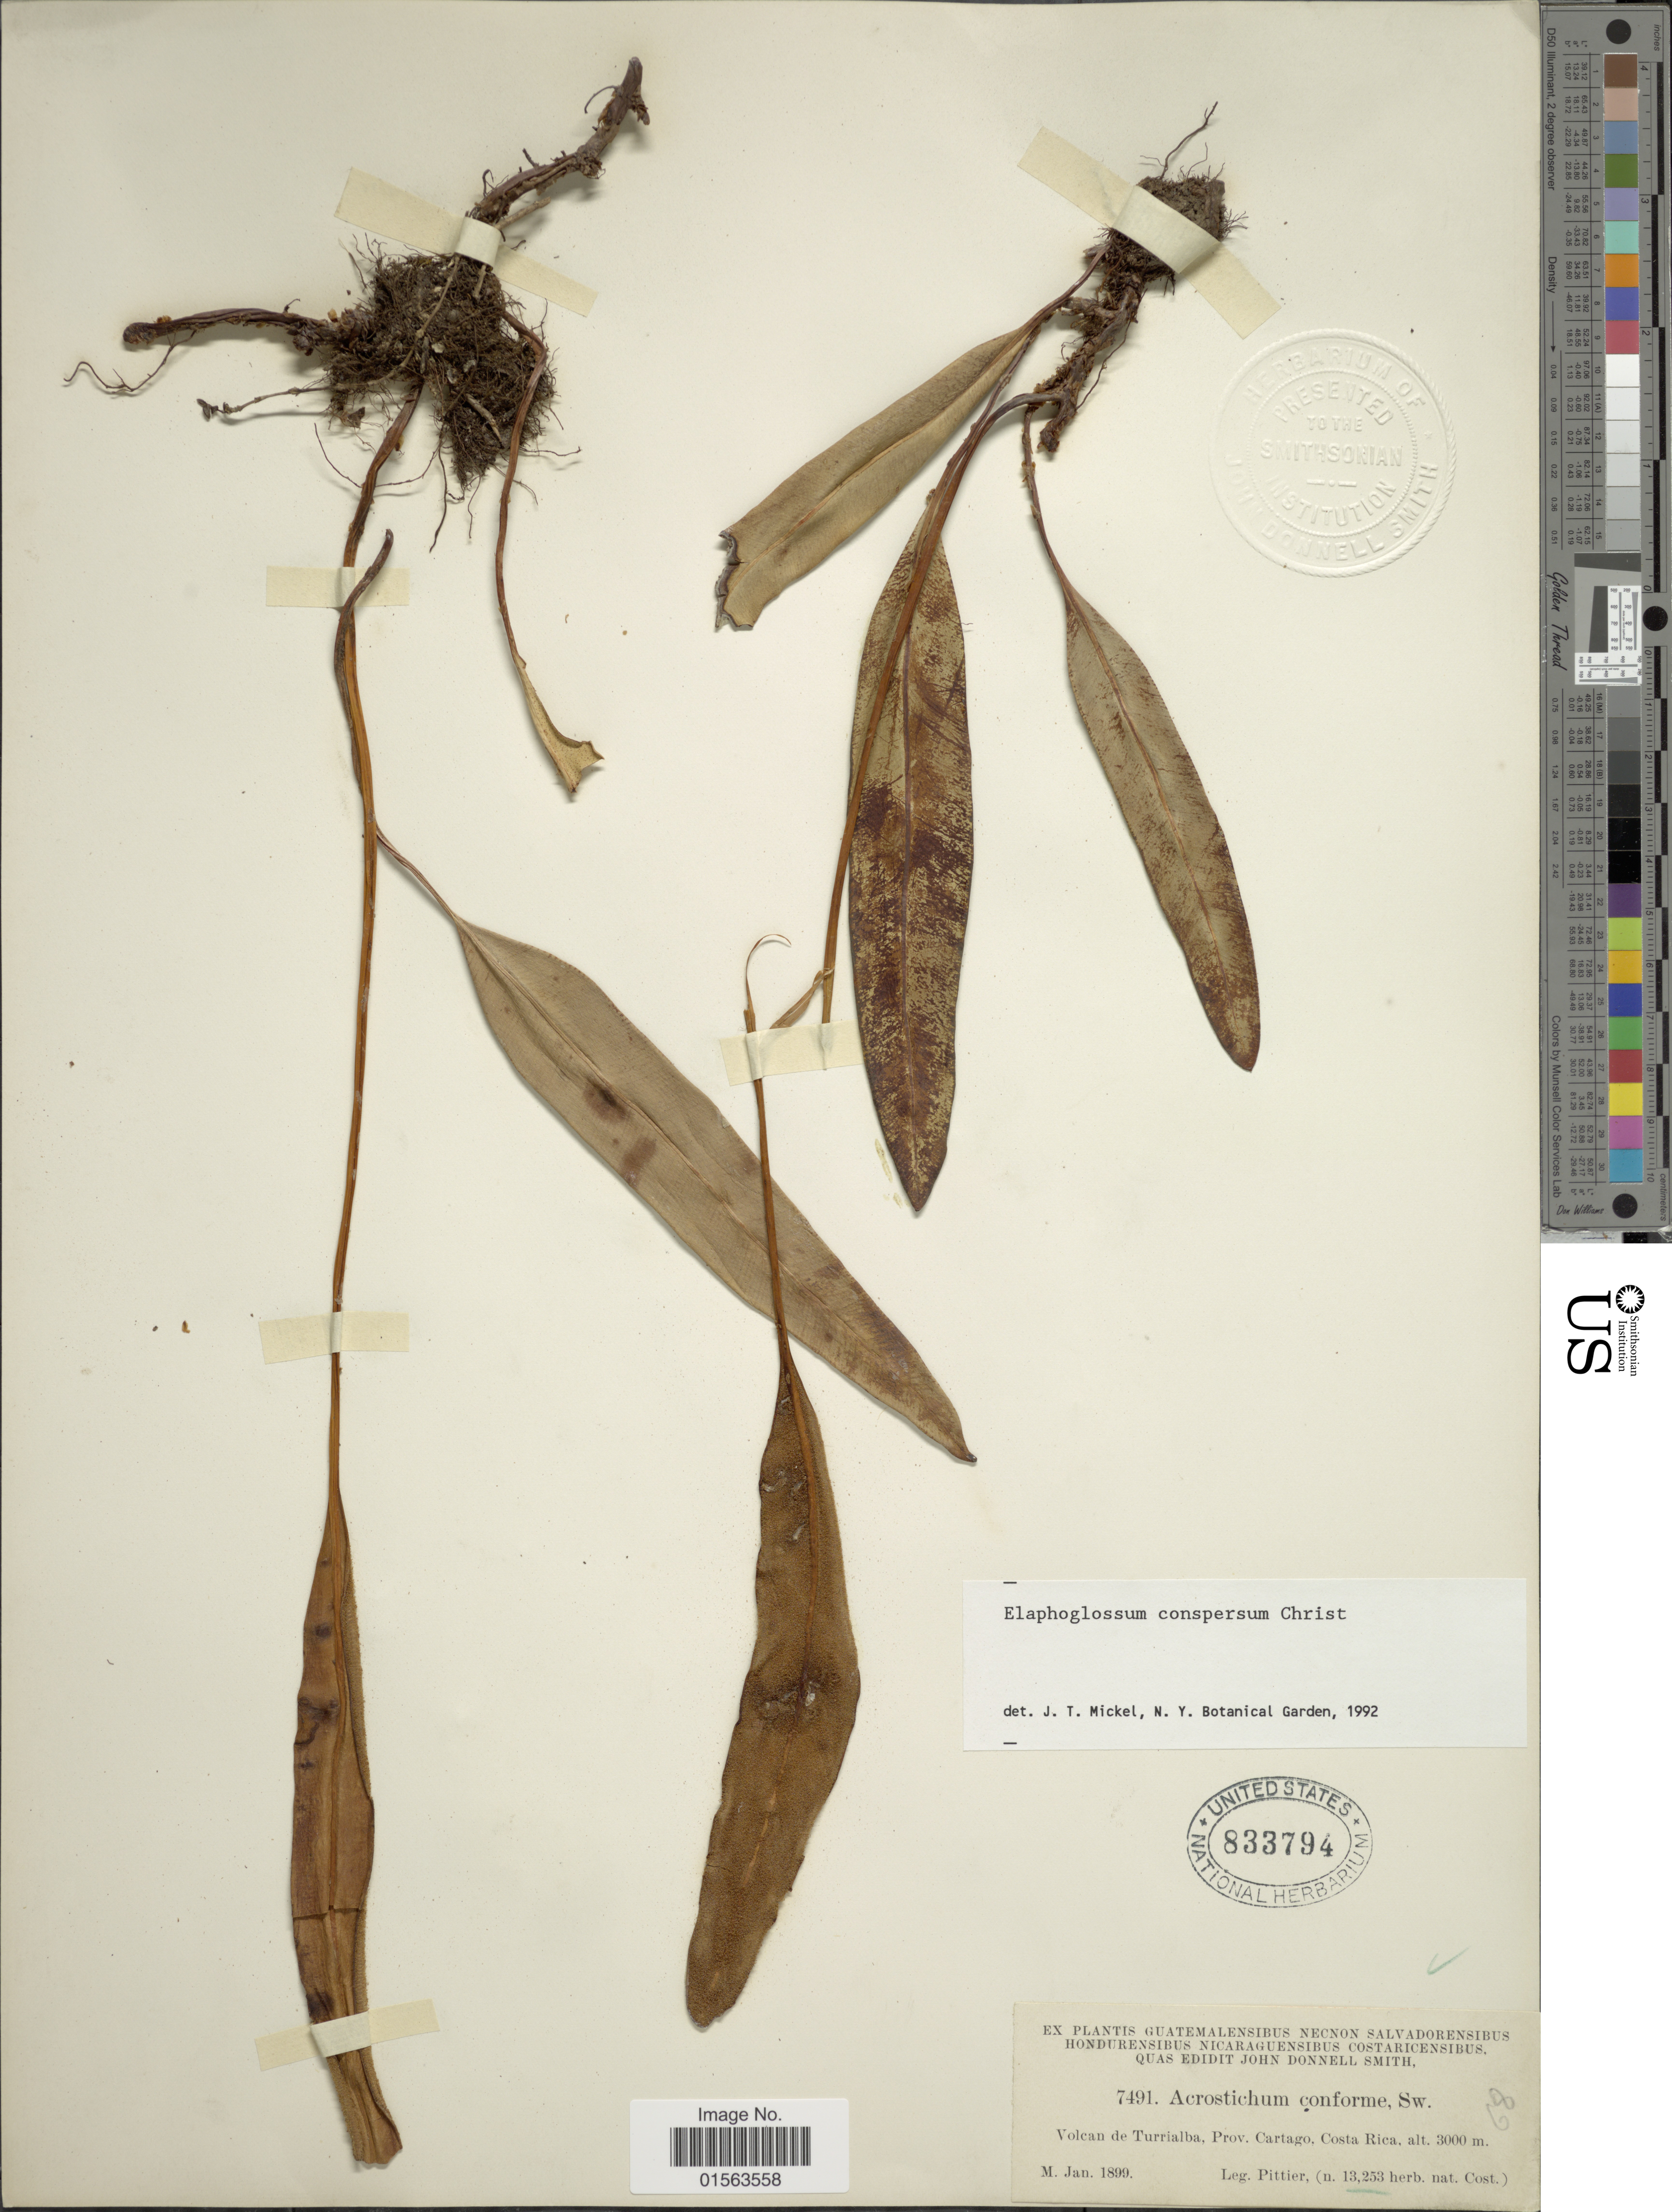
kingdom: Plantae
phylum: Tracheophyta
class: Polypodiopsida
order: Polypodiales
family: Dryopteridaceae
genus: Elaphoglossum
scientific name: Elaphoglossum conspersum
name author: Christ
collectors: Pittier, --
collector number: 7491/13253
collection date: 1899-01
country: Costa Rica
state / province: Cartago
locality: Volcan de Turrialba, Prov. Cartago, Costa Rica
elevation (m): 3000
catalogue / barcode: US 833794